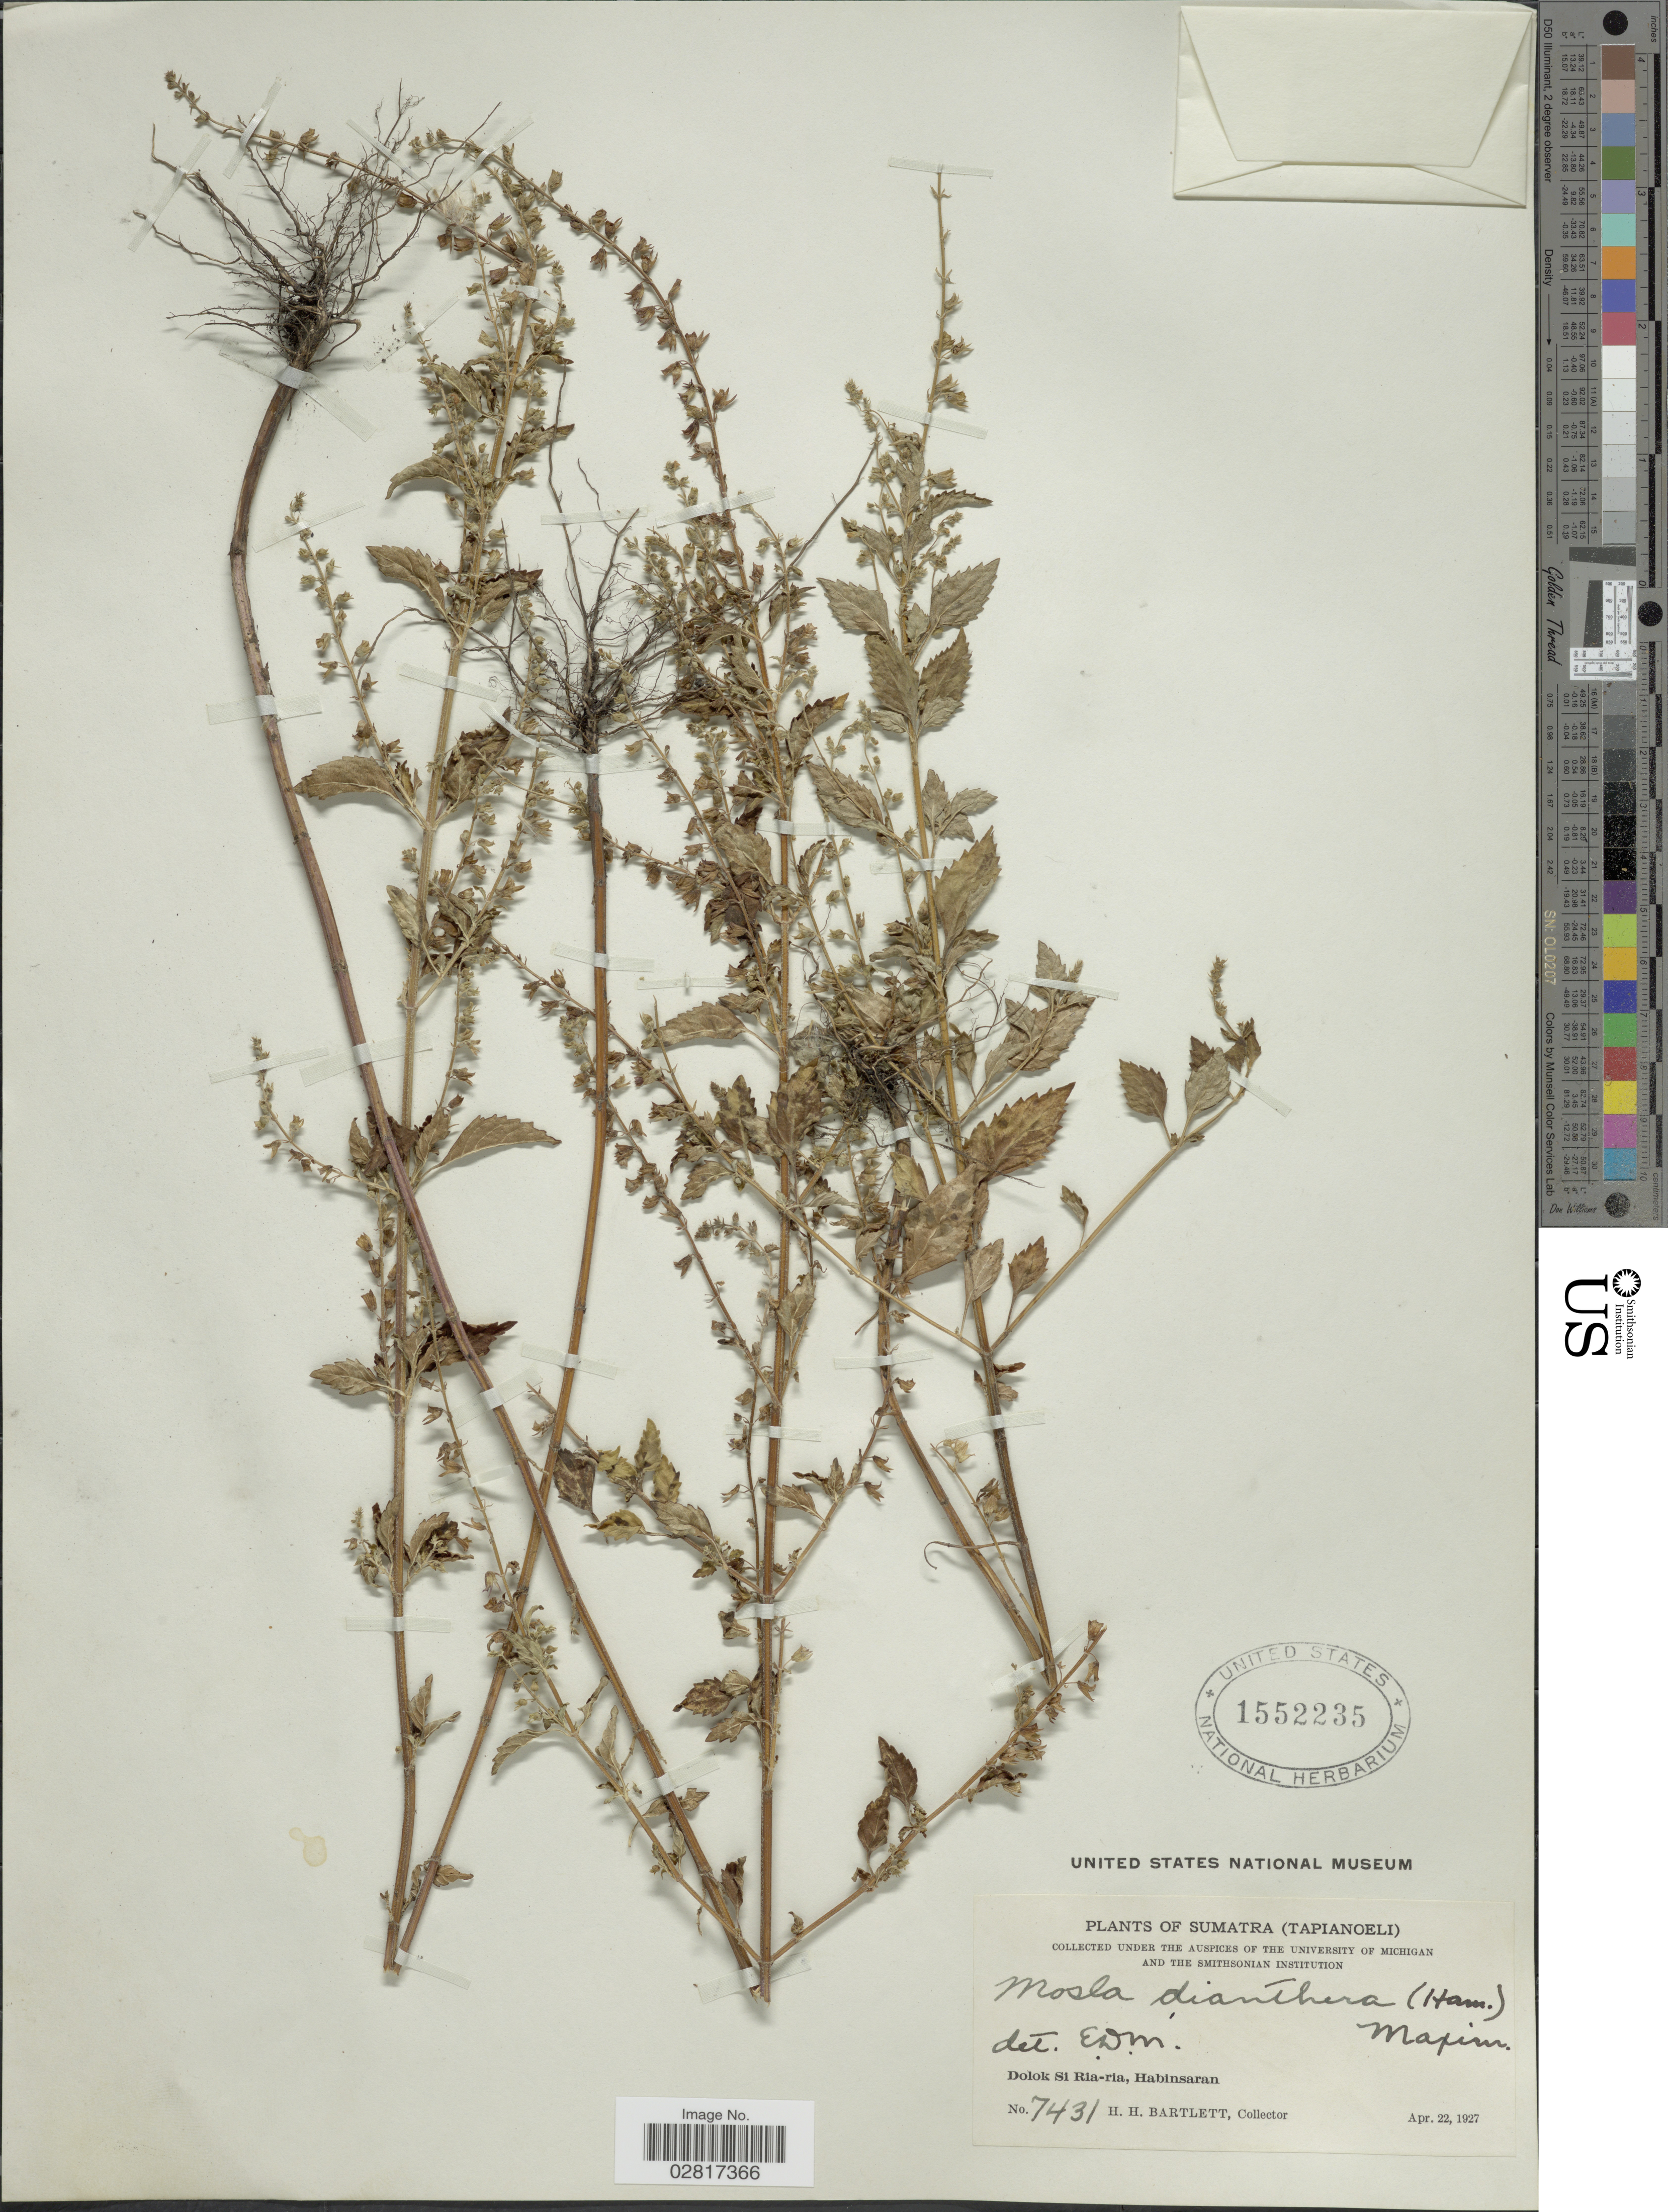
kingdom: Plantae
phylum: Tracheophyta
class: Magnoliopsida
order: Lamiales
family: Lamiaceae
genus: Mosla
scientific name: Mosla dianthera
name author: (Roxb.) Maxim.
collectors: H. H. Bartlett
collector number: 7431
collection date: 1927-04-22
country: Indonesia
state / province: Sumatra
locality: (Tapianoeli). Dolok Si Ria-ria, Habinsaran.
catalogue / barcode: US 1552235